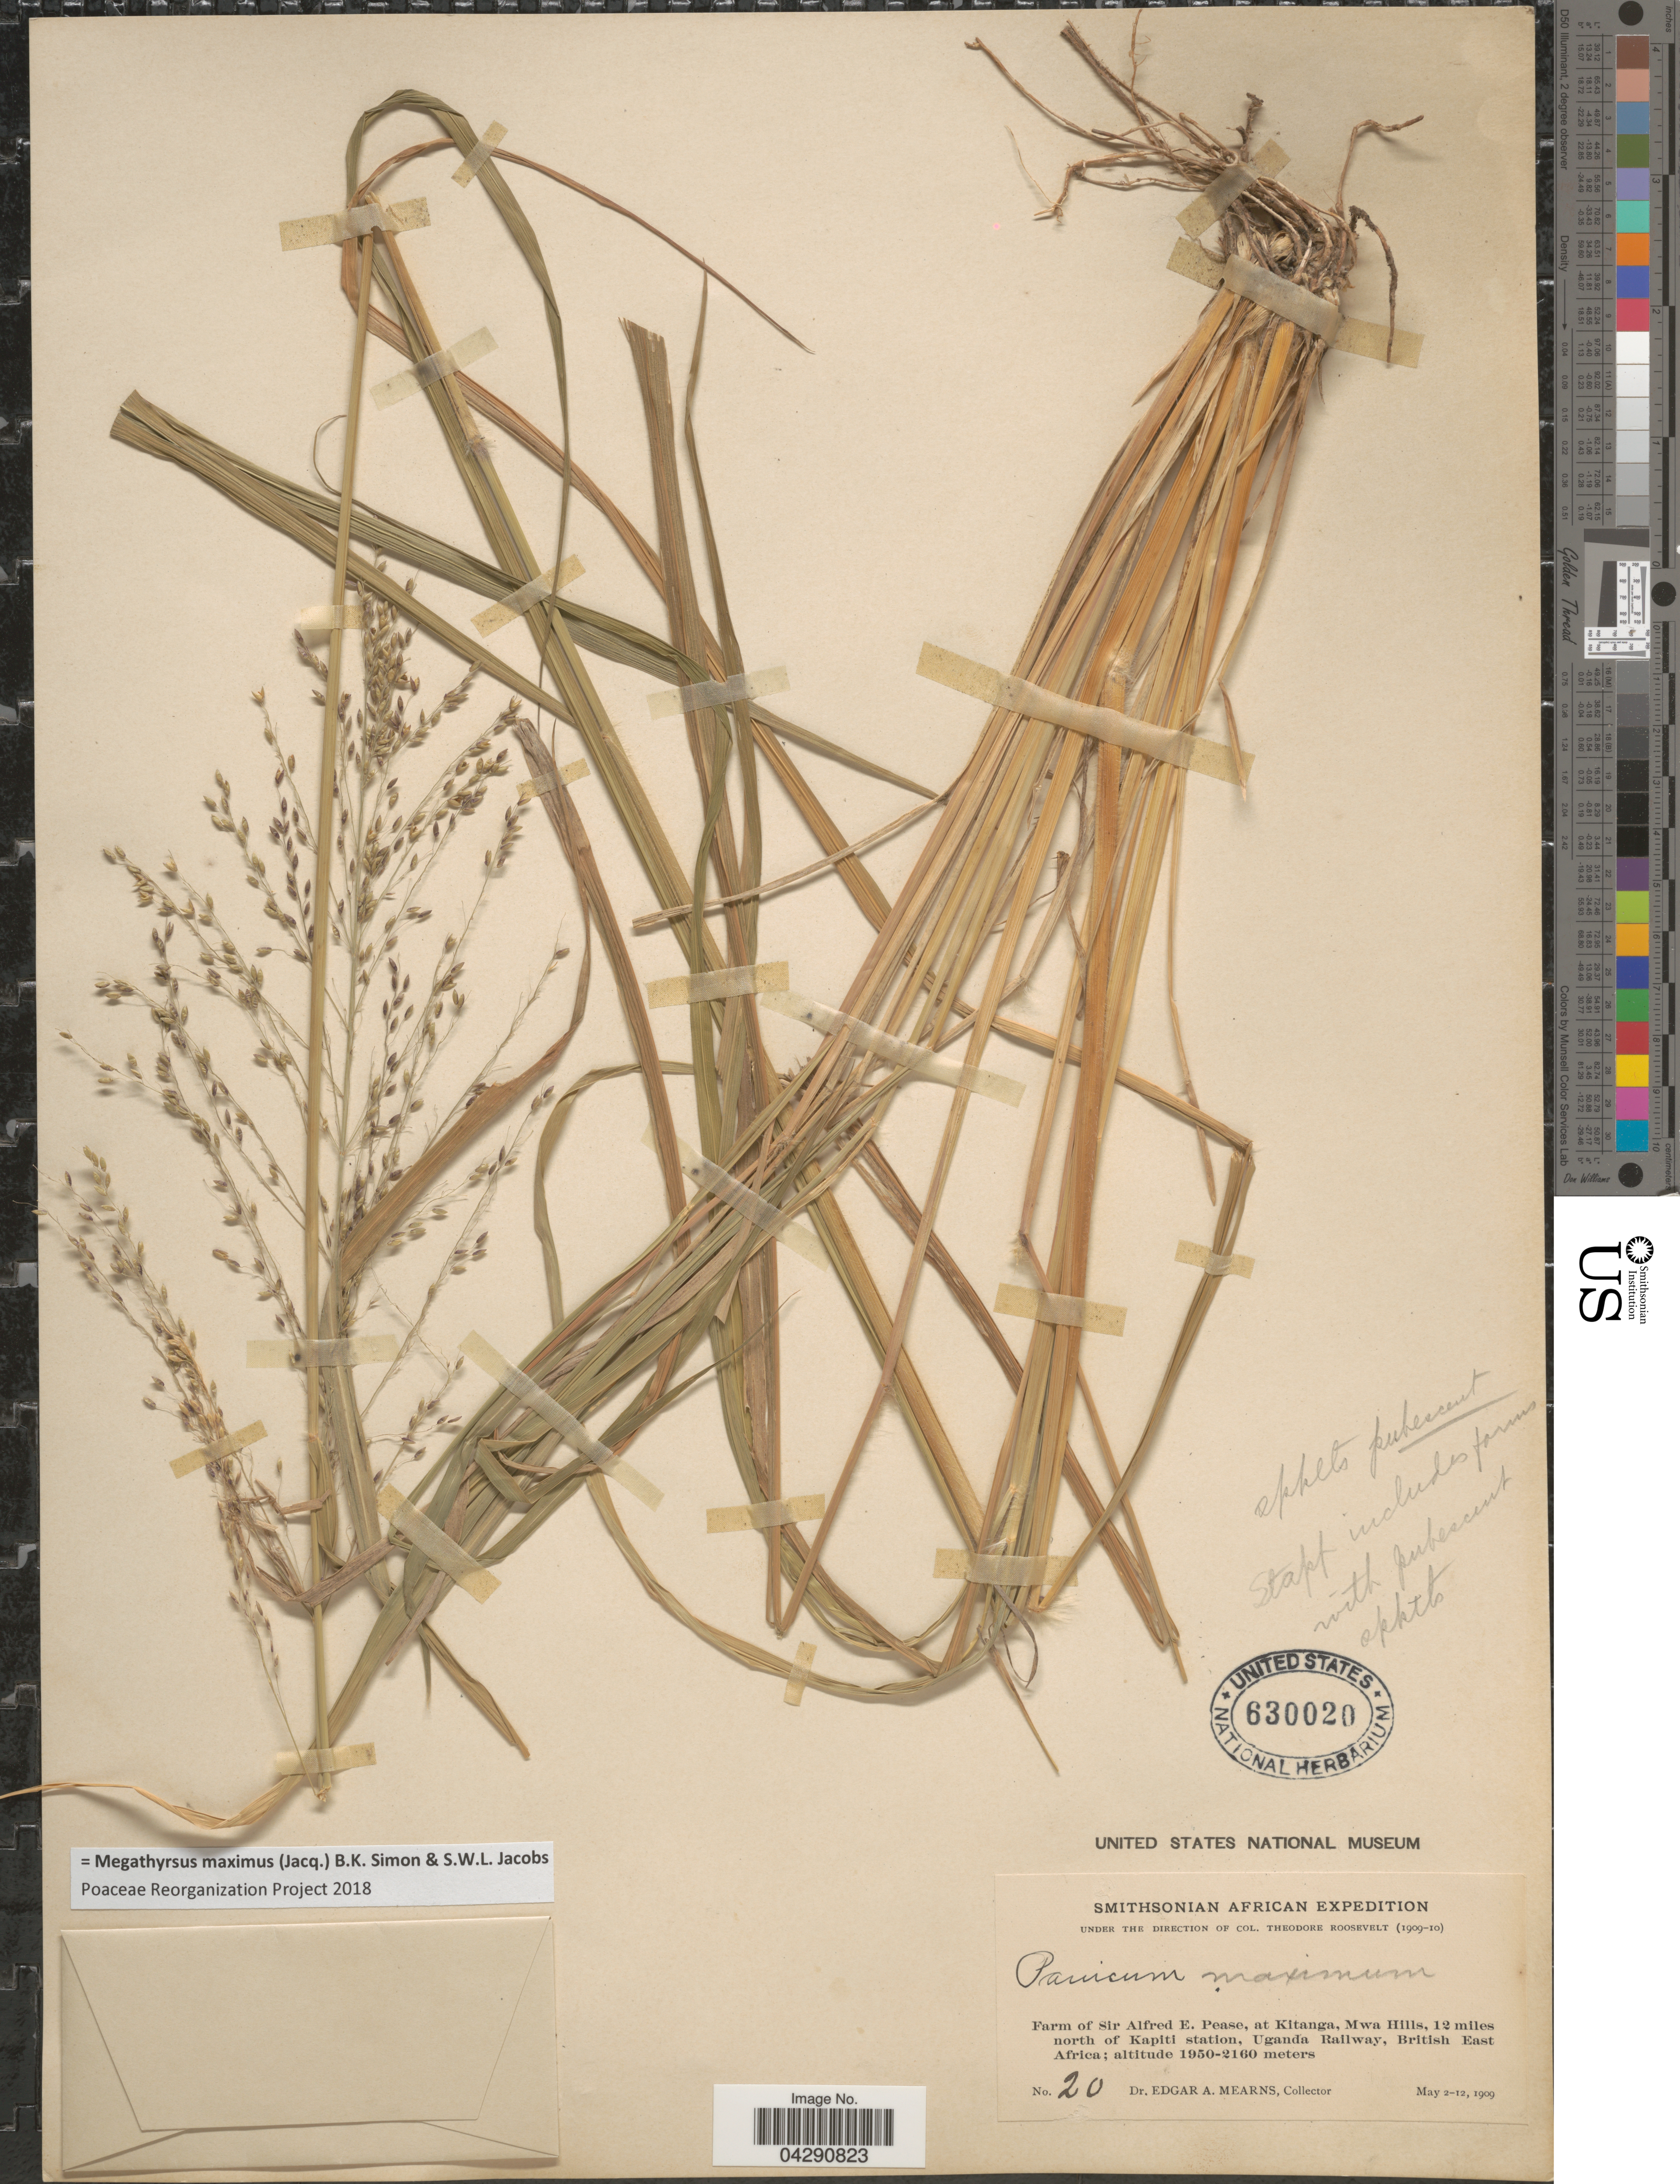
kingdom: Plantae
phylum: Tracheophyta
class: Liliopsida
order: Poales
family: Poaceae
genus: Megathyrsus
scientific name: Megathyrsus maximus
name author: (Jacq.) B.K. Simon & S.W.L. Jacobs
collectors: E. A. Mearns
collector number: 20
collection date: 1909-05-02/1909-05-12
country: Uganda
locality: Smithsonian African Expedition. Farm of Sir Alfred E. Pease, at Kitanga, Mwa Hills, 12 miles north of Kapiti station, Uganda Railway, British East Africa.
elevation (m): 1950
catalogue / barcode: US 630020